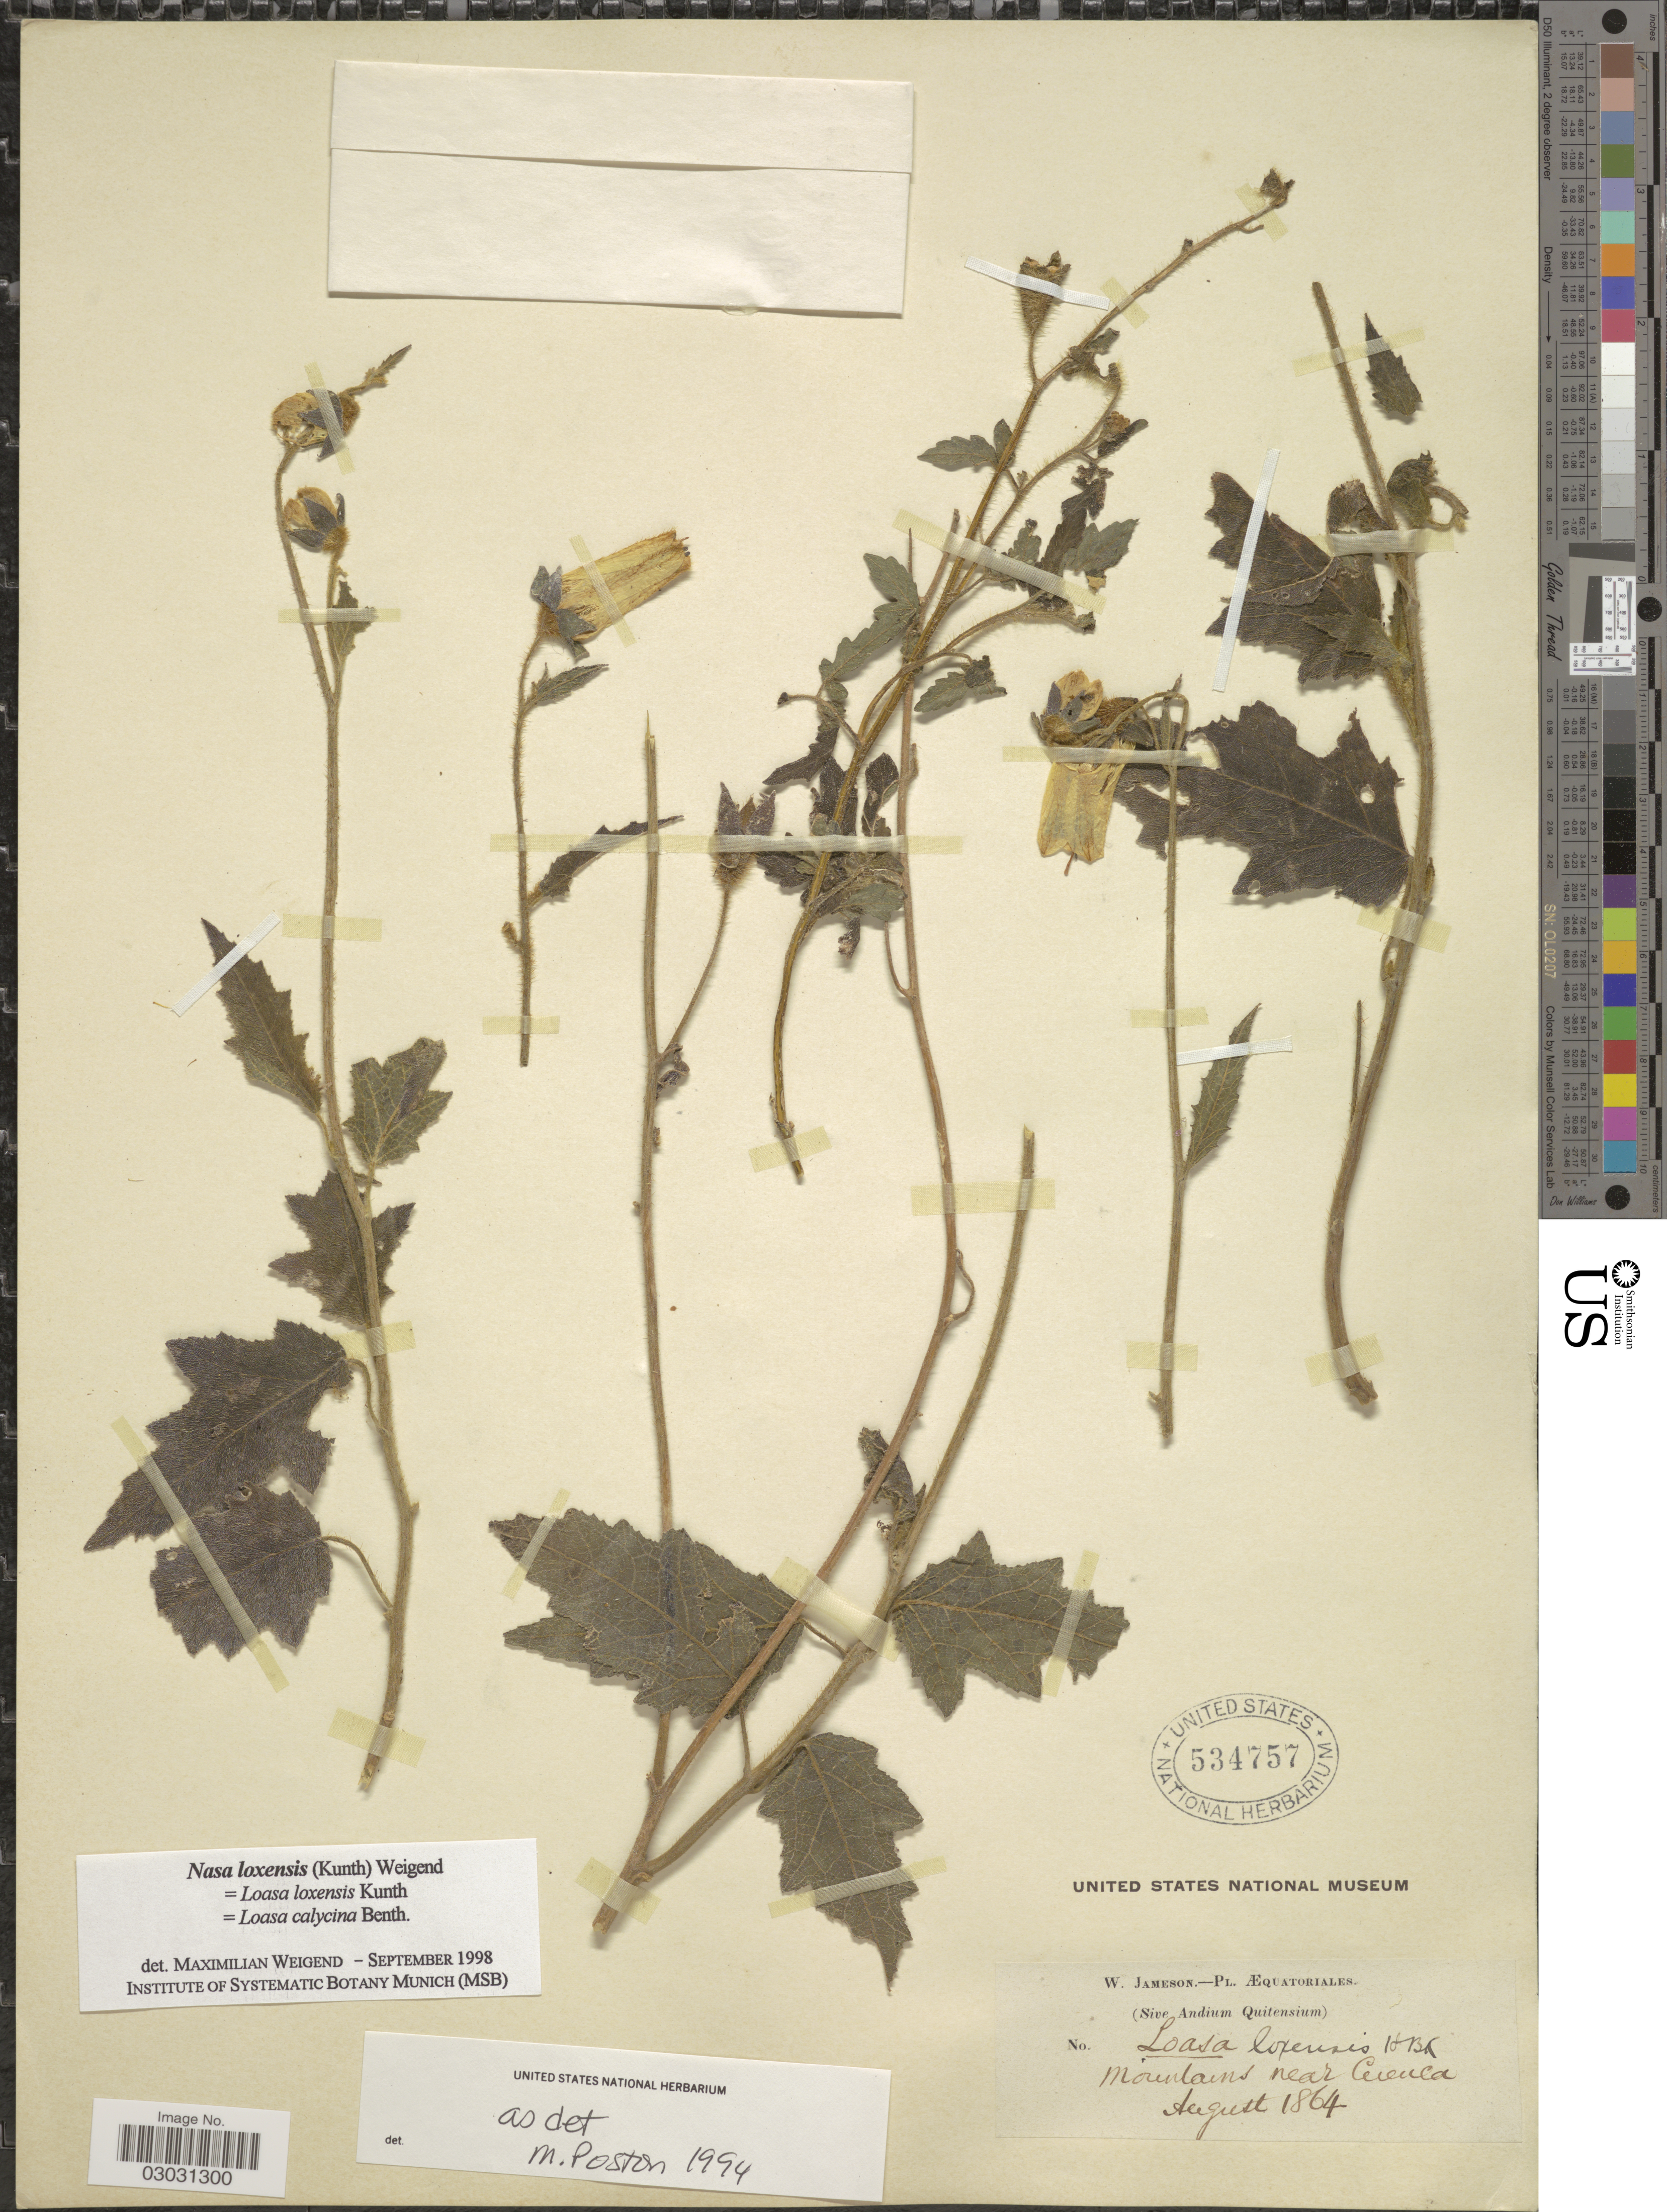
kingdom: Plantae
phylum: Tracheophyta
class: Magnoliopsida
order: Cornales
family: Loasaceae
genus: Nasa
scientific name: Nasa loxensis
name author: (Kunth) Weigend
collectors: W. Jameson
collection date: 1864-08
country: Ecuador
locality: Æquatoriales (Sive Andium Quitensium), Mountains near Cuenca.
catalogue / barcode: US 534757